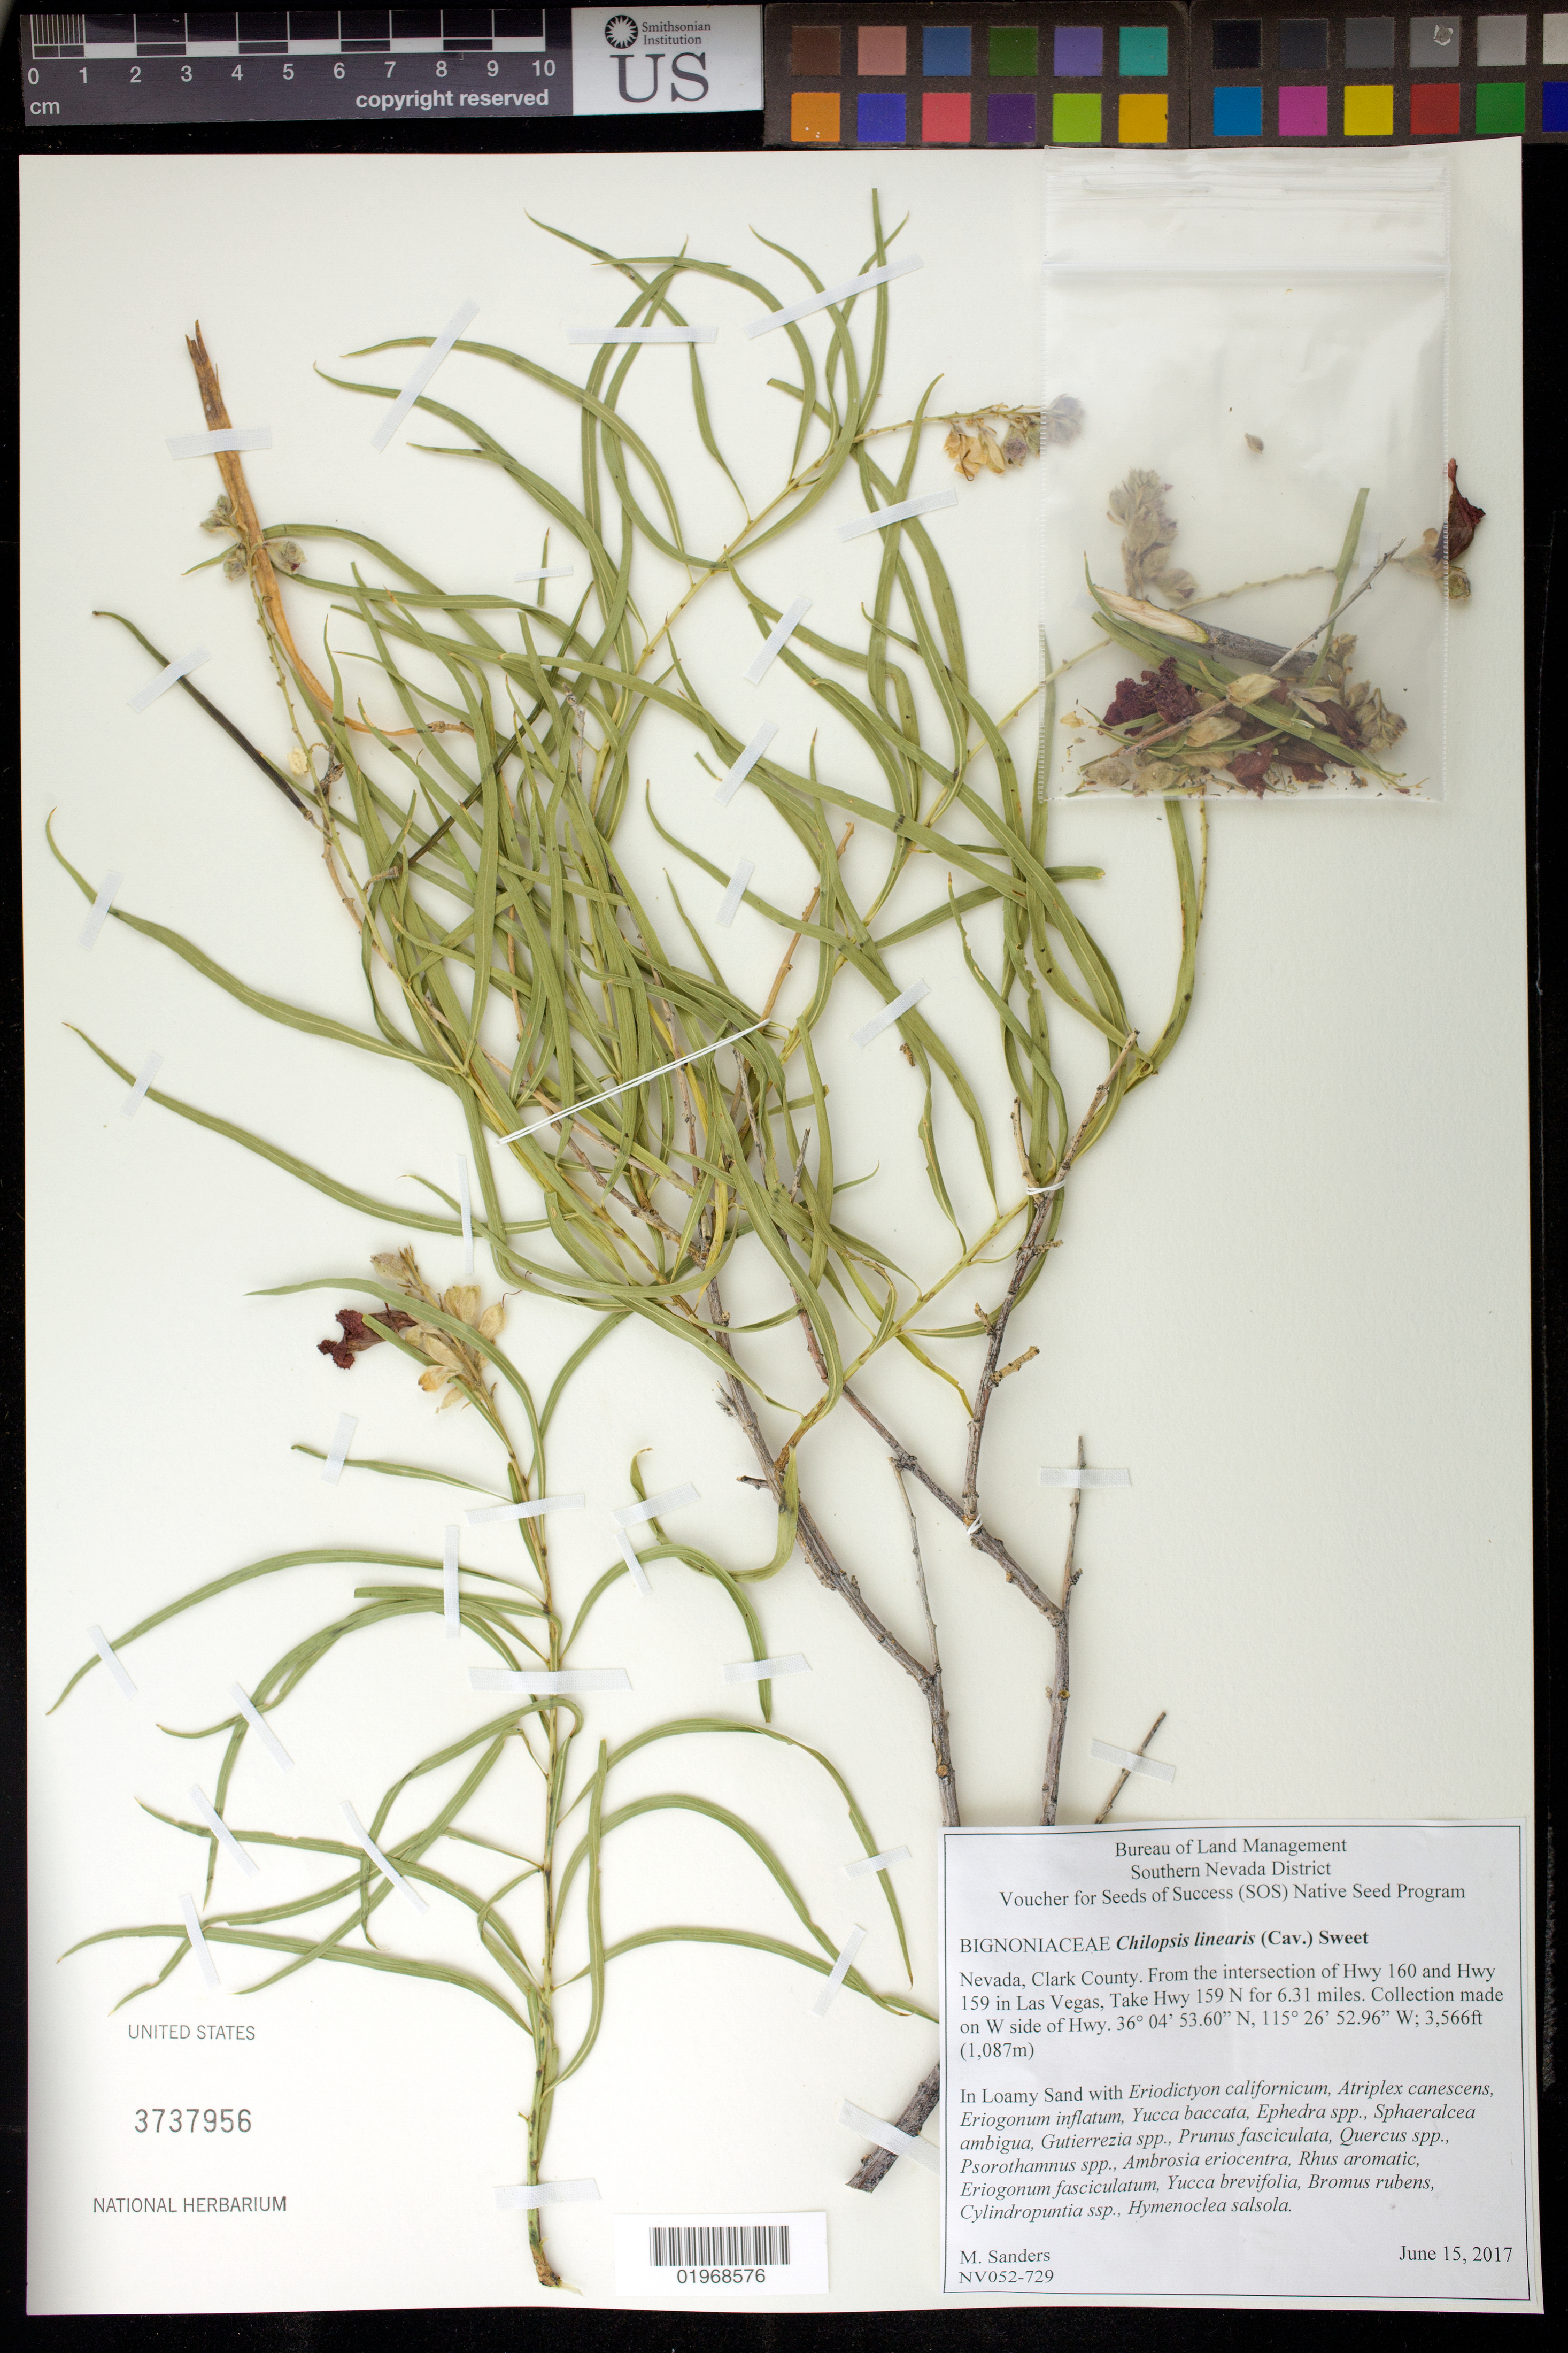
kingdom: Plantae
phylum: Tracheophyta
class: Magnoliopsida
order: Lamiales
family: Bignoniaceae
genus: Chilopsis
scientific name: Chilopsis linearis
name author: (Cav.) Sweet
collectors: M. Sanders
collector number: NV052-729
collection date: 2017-06-15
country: United States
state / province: Nevada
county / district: Clark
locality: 6.31 miles on Hwy159 N, west side of Hwy.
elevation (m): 1087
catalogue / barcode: US 3737956